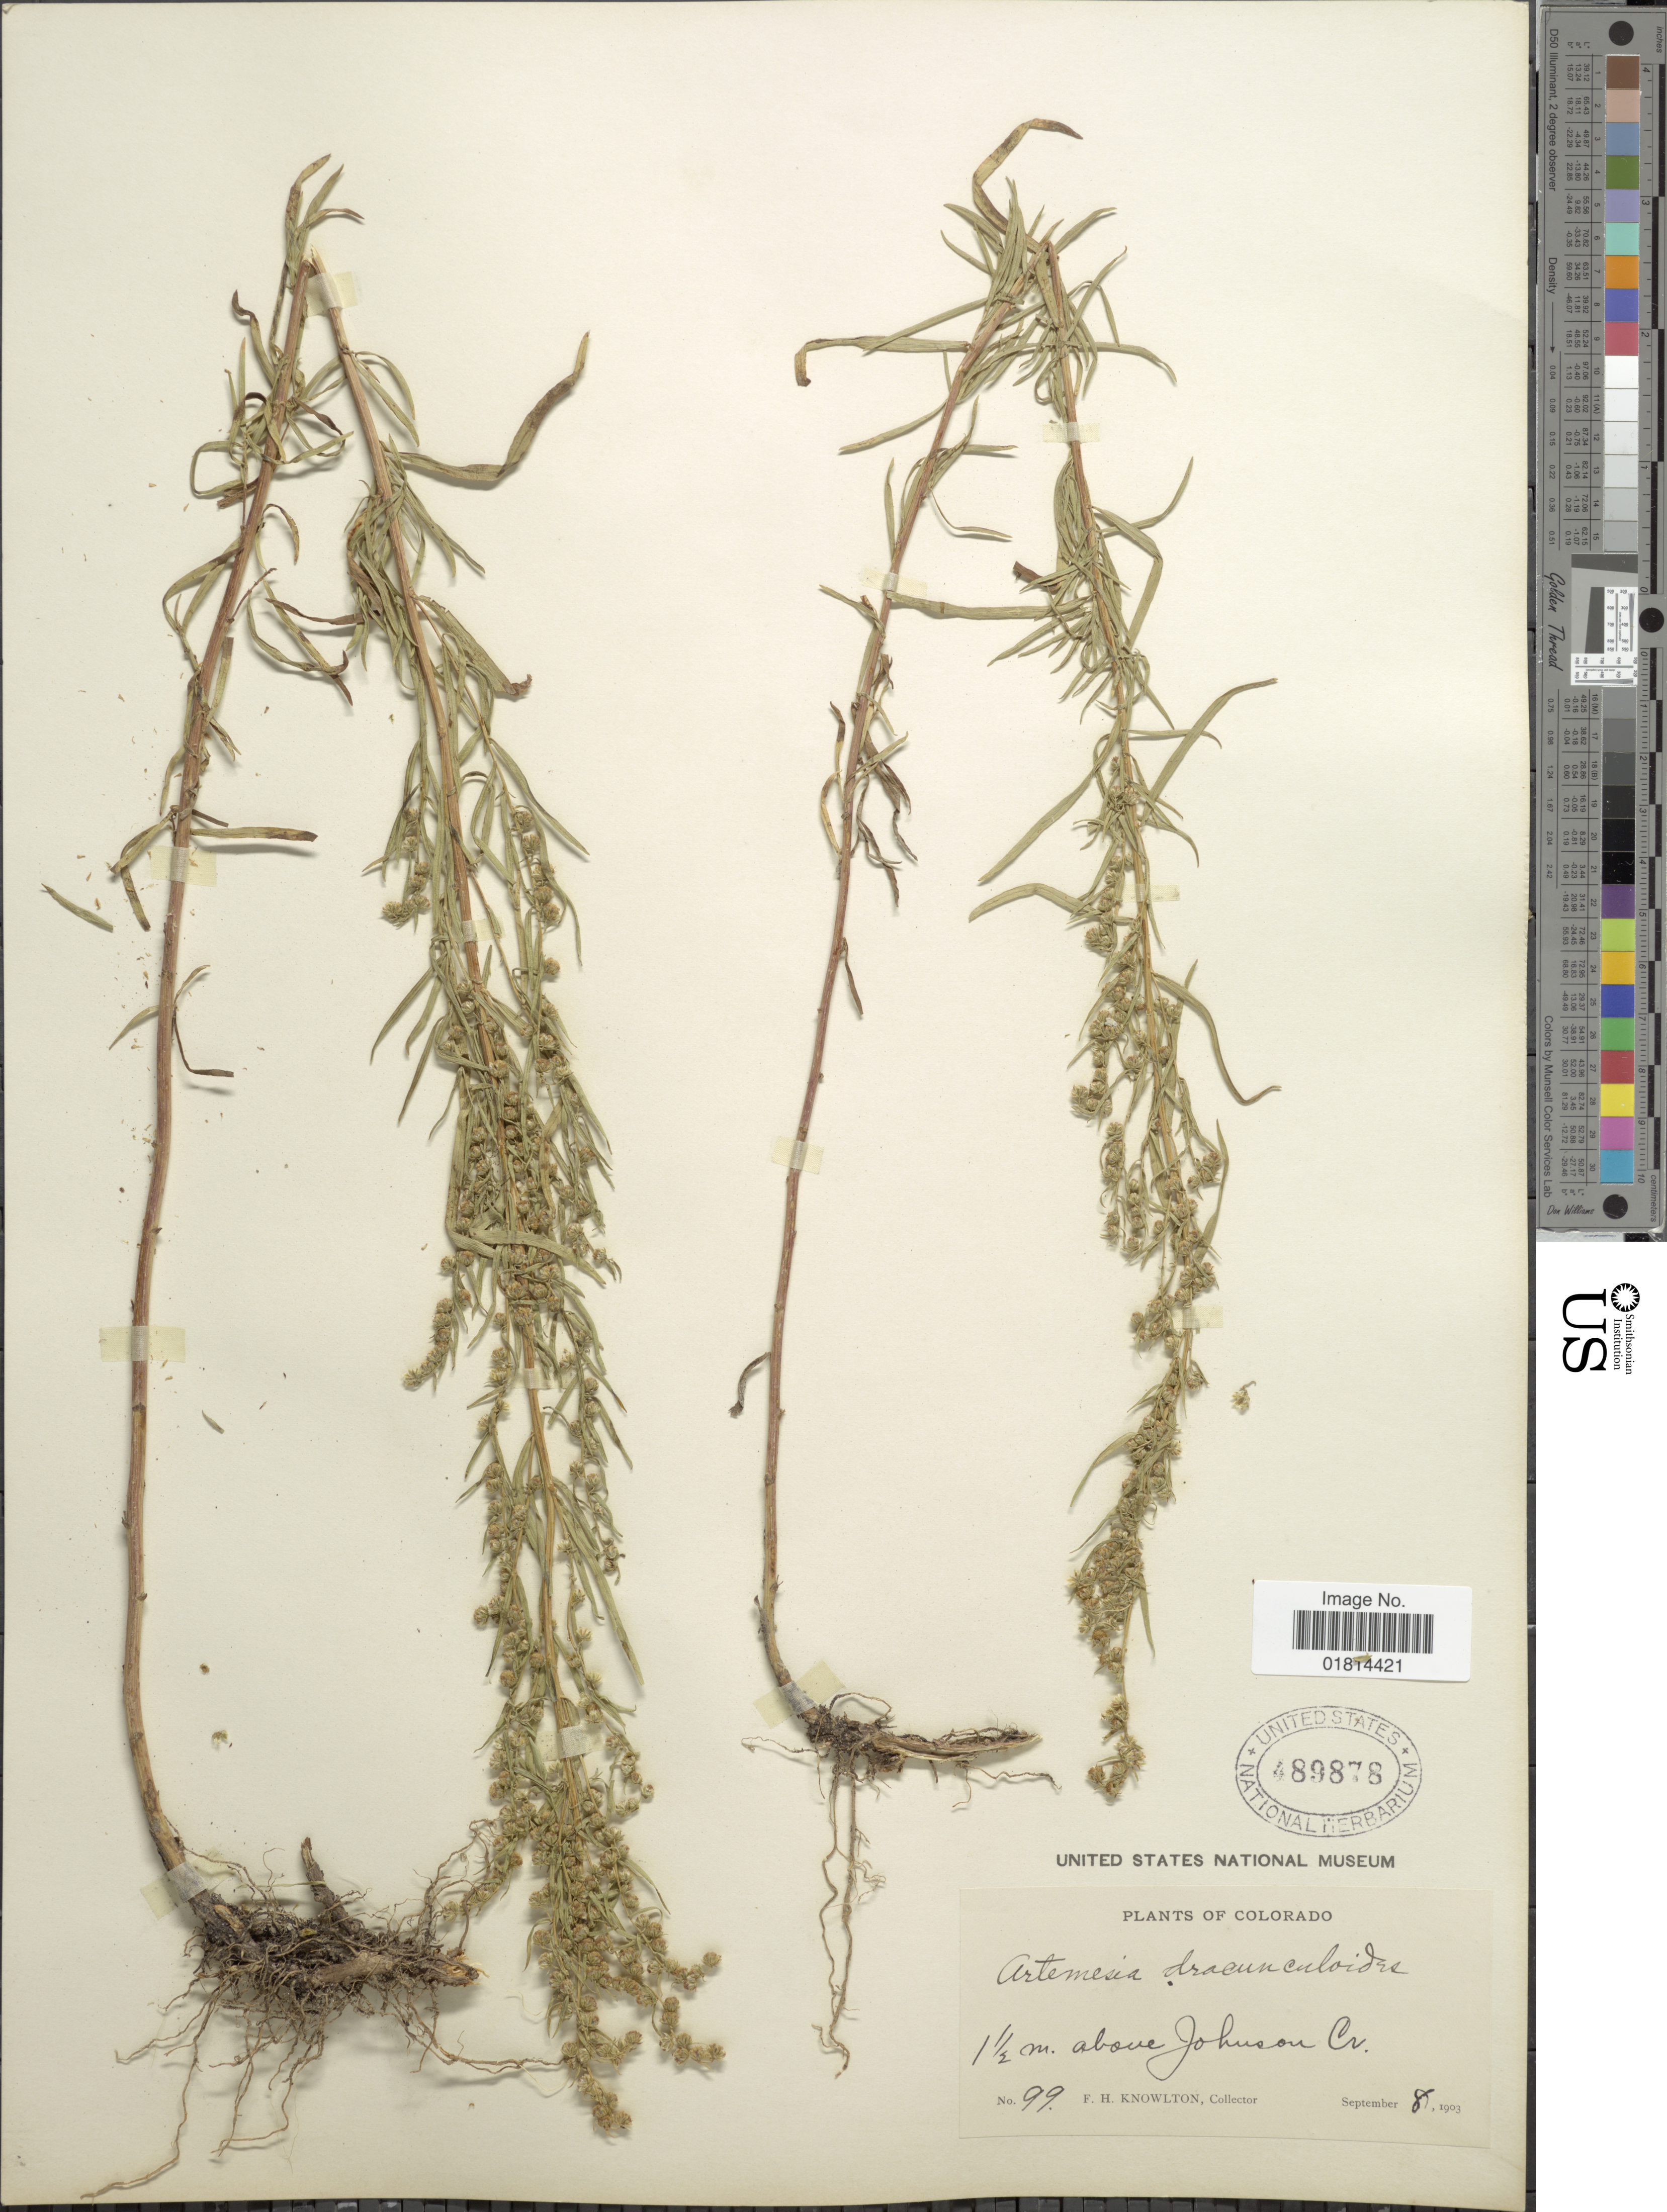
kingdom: Plantae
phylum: Tracheophyta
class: Magnoliopsida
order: Asterales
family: Asteraceae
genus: Artemisia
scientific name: Artemisia aromatica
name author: A. Nelson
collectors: F. H. Knowlton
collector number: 99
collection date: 1903-09-08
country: United States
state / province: Colorado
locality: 1½ m. above Johnson Cr.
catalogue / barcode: US 489878